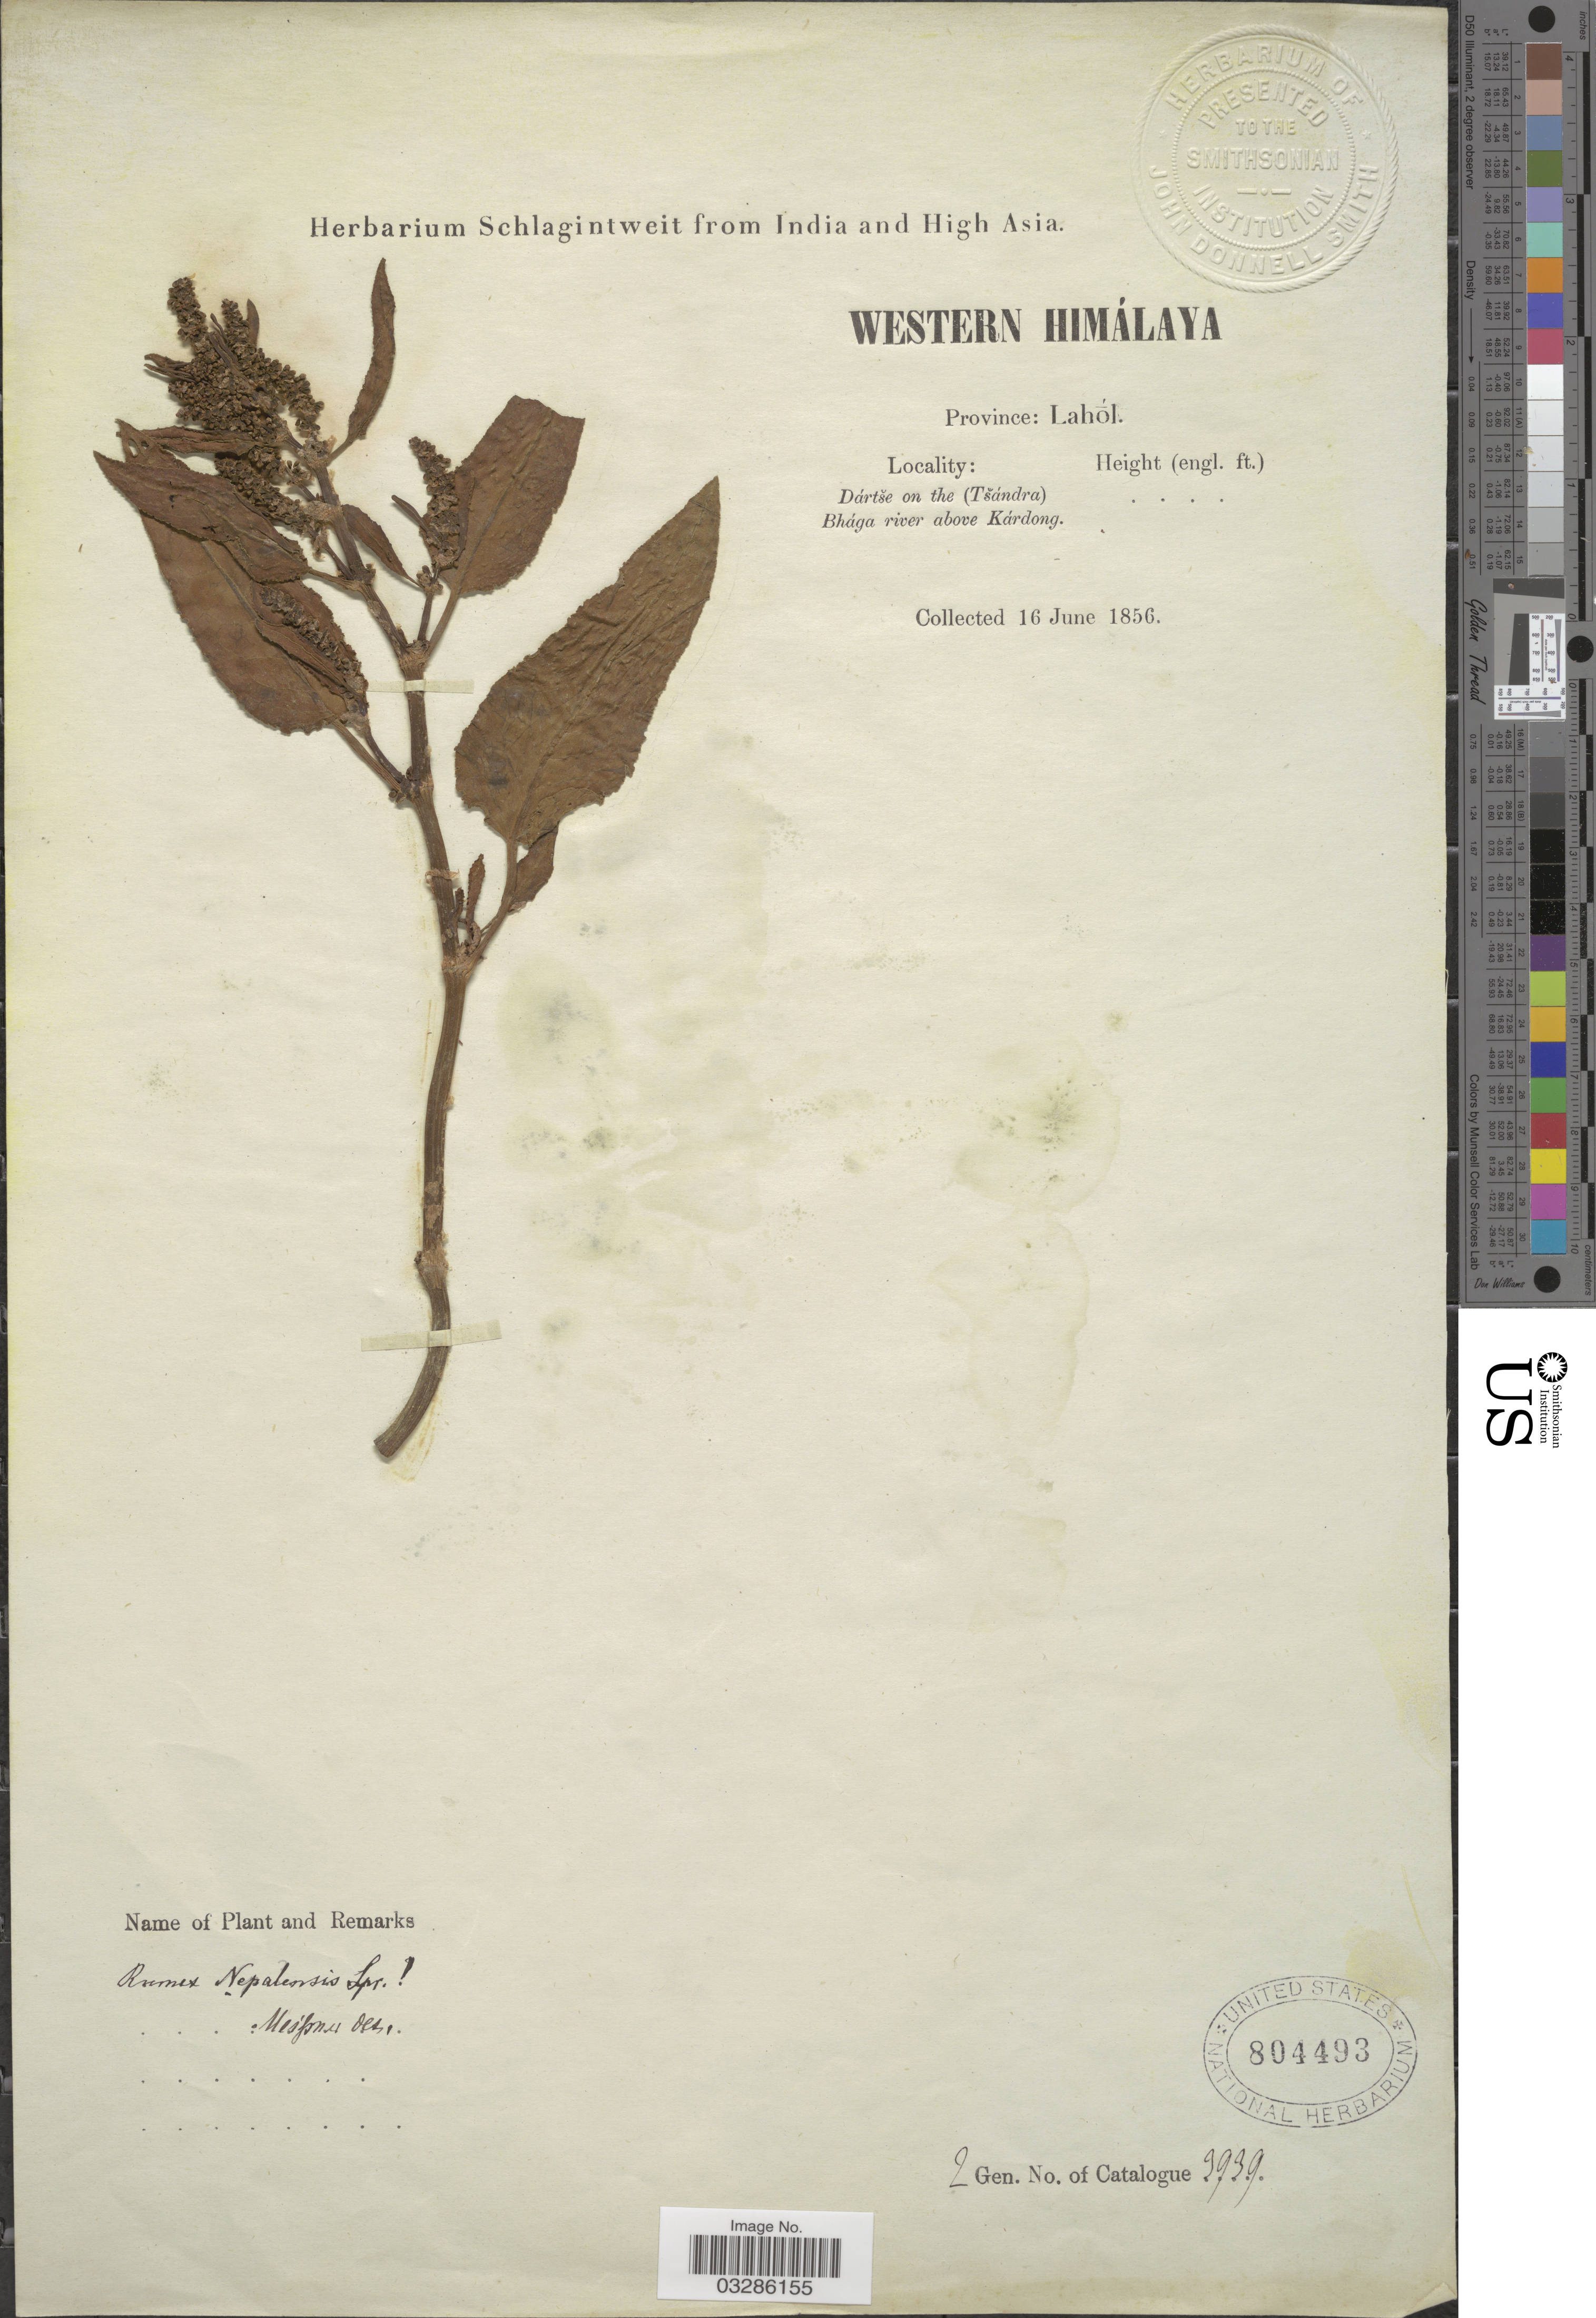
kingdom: Plantae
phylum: Tracheophyta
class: Magnoliopsida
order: Caryophyllales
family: Polygonaceae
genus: Rumex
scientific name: Rumex nepalensis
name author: Spreng.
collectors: ex herb. Schlagintweit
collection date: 1856-06-16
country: India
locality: Western Himálaya. Province: Lahól. Dártše on the (Tšándra). Bhága river above Kárdong.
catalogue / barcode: US 804493